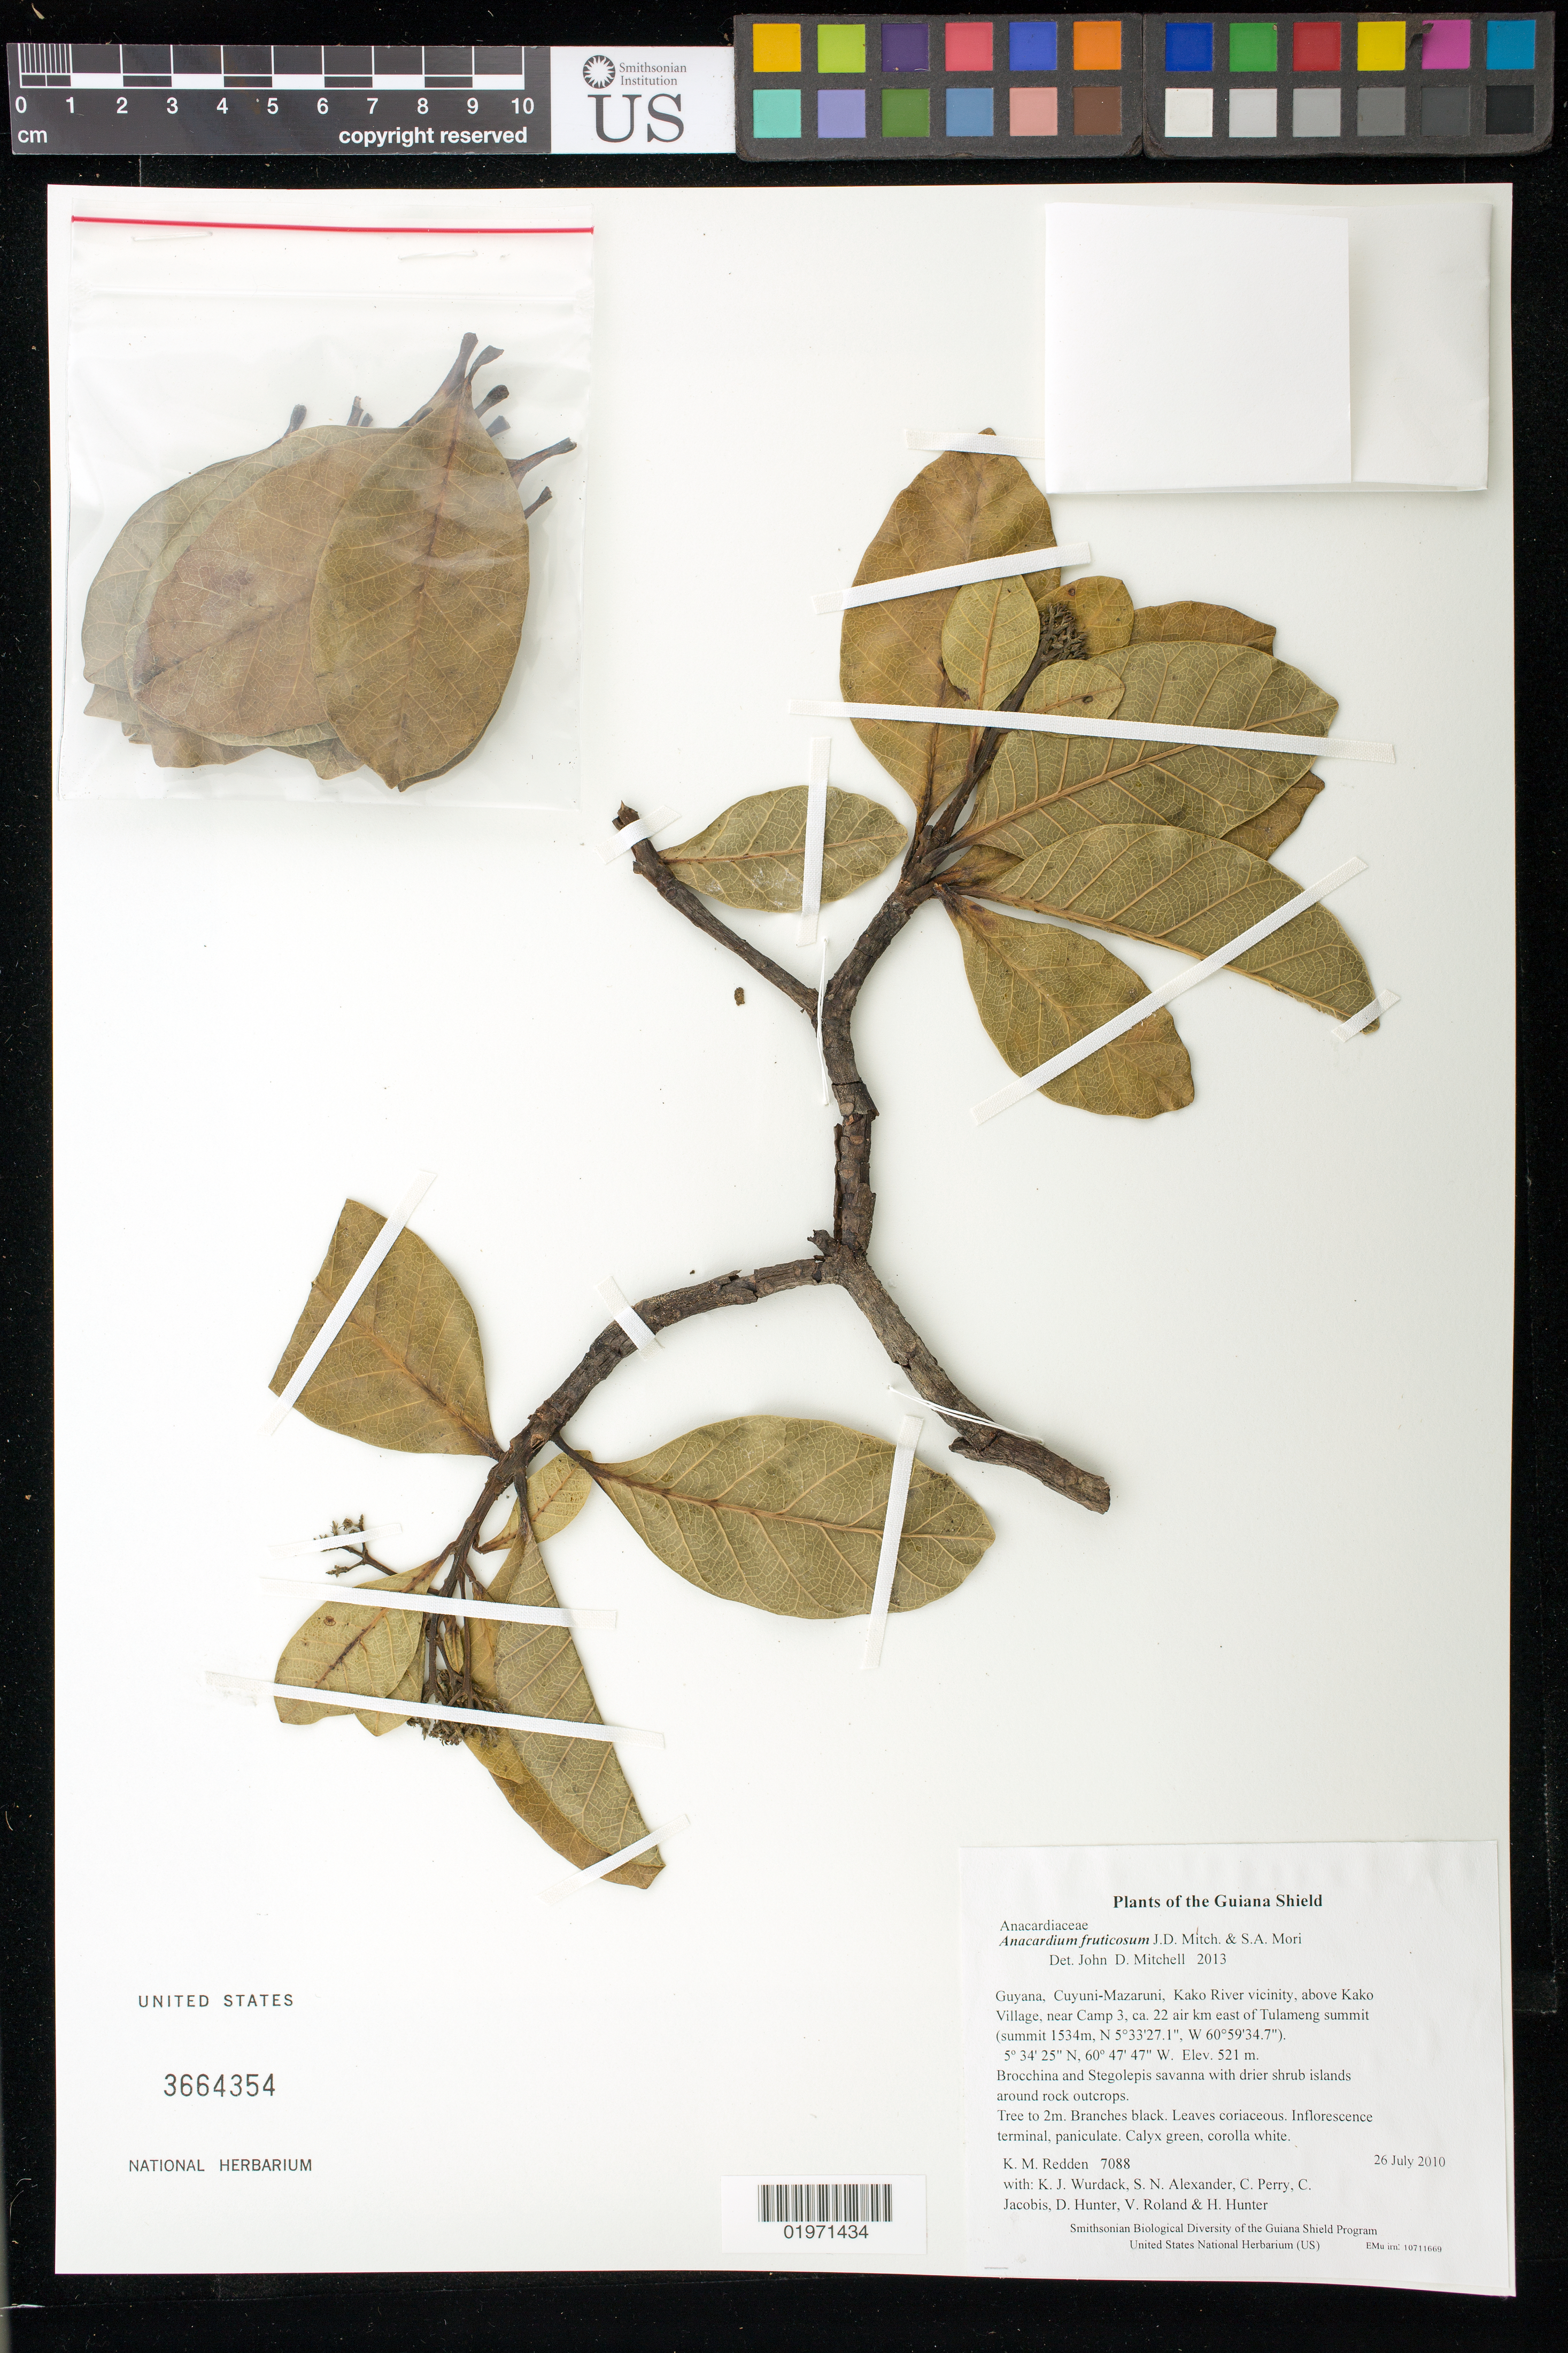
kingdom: Plantae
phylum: Tracheophyta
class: Magnoliopsida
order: Sapindales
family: Anacardiaceae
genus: Anacardium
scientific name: Anacardium fruticosum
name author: J.D. Mitch. & S.A. Mori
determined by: Mitchell, John D.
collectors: K. M. Redden, K. Wurdack, S. N. Alexander, C. Perry, C. Jacobis, D. Hunter, V. Roland & H. Hunter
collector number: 7088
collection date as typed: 26 July 2010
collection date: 2010-07-26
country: Guyana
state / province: Cuyuni-Mazaruni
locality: Kako River vicinity, above Kako Village, near Camp 3, ca. 22 air km east of Tulameng summit (summit 1534m, N 5°33'27.1", W 60°59'34.7")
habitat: Brocchina and Stegolepis savanna with drier shrub islands around rock outcrops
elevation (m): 521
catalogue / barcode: US 3664354